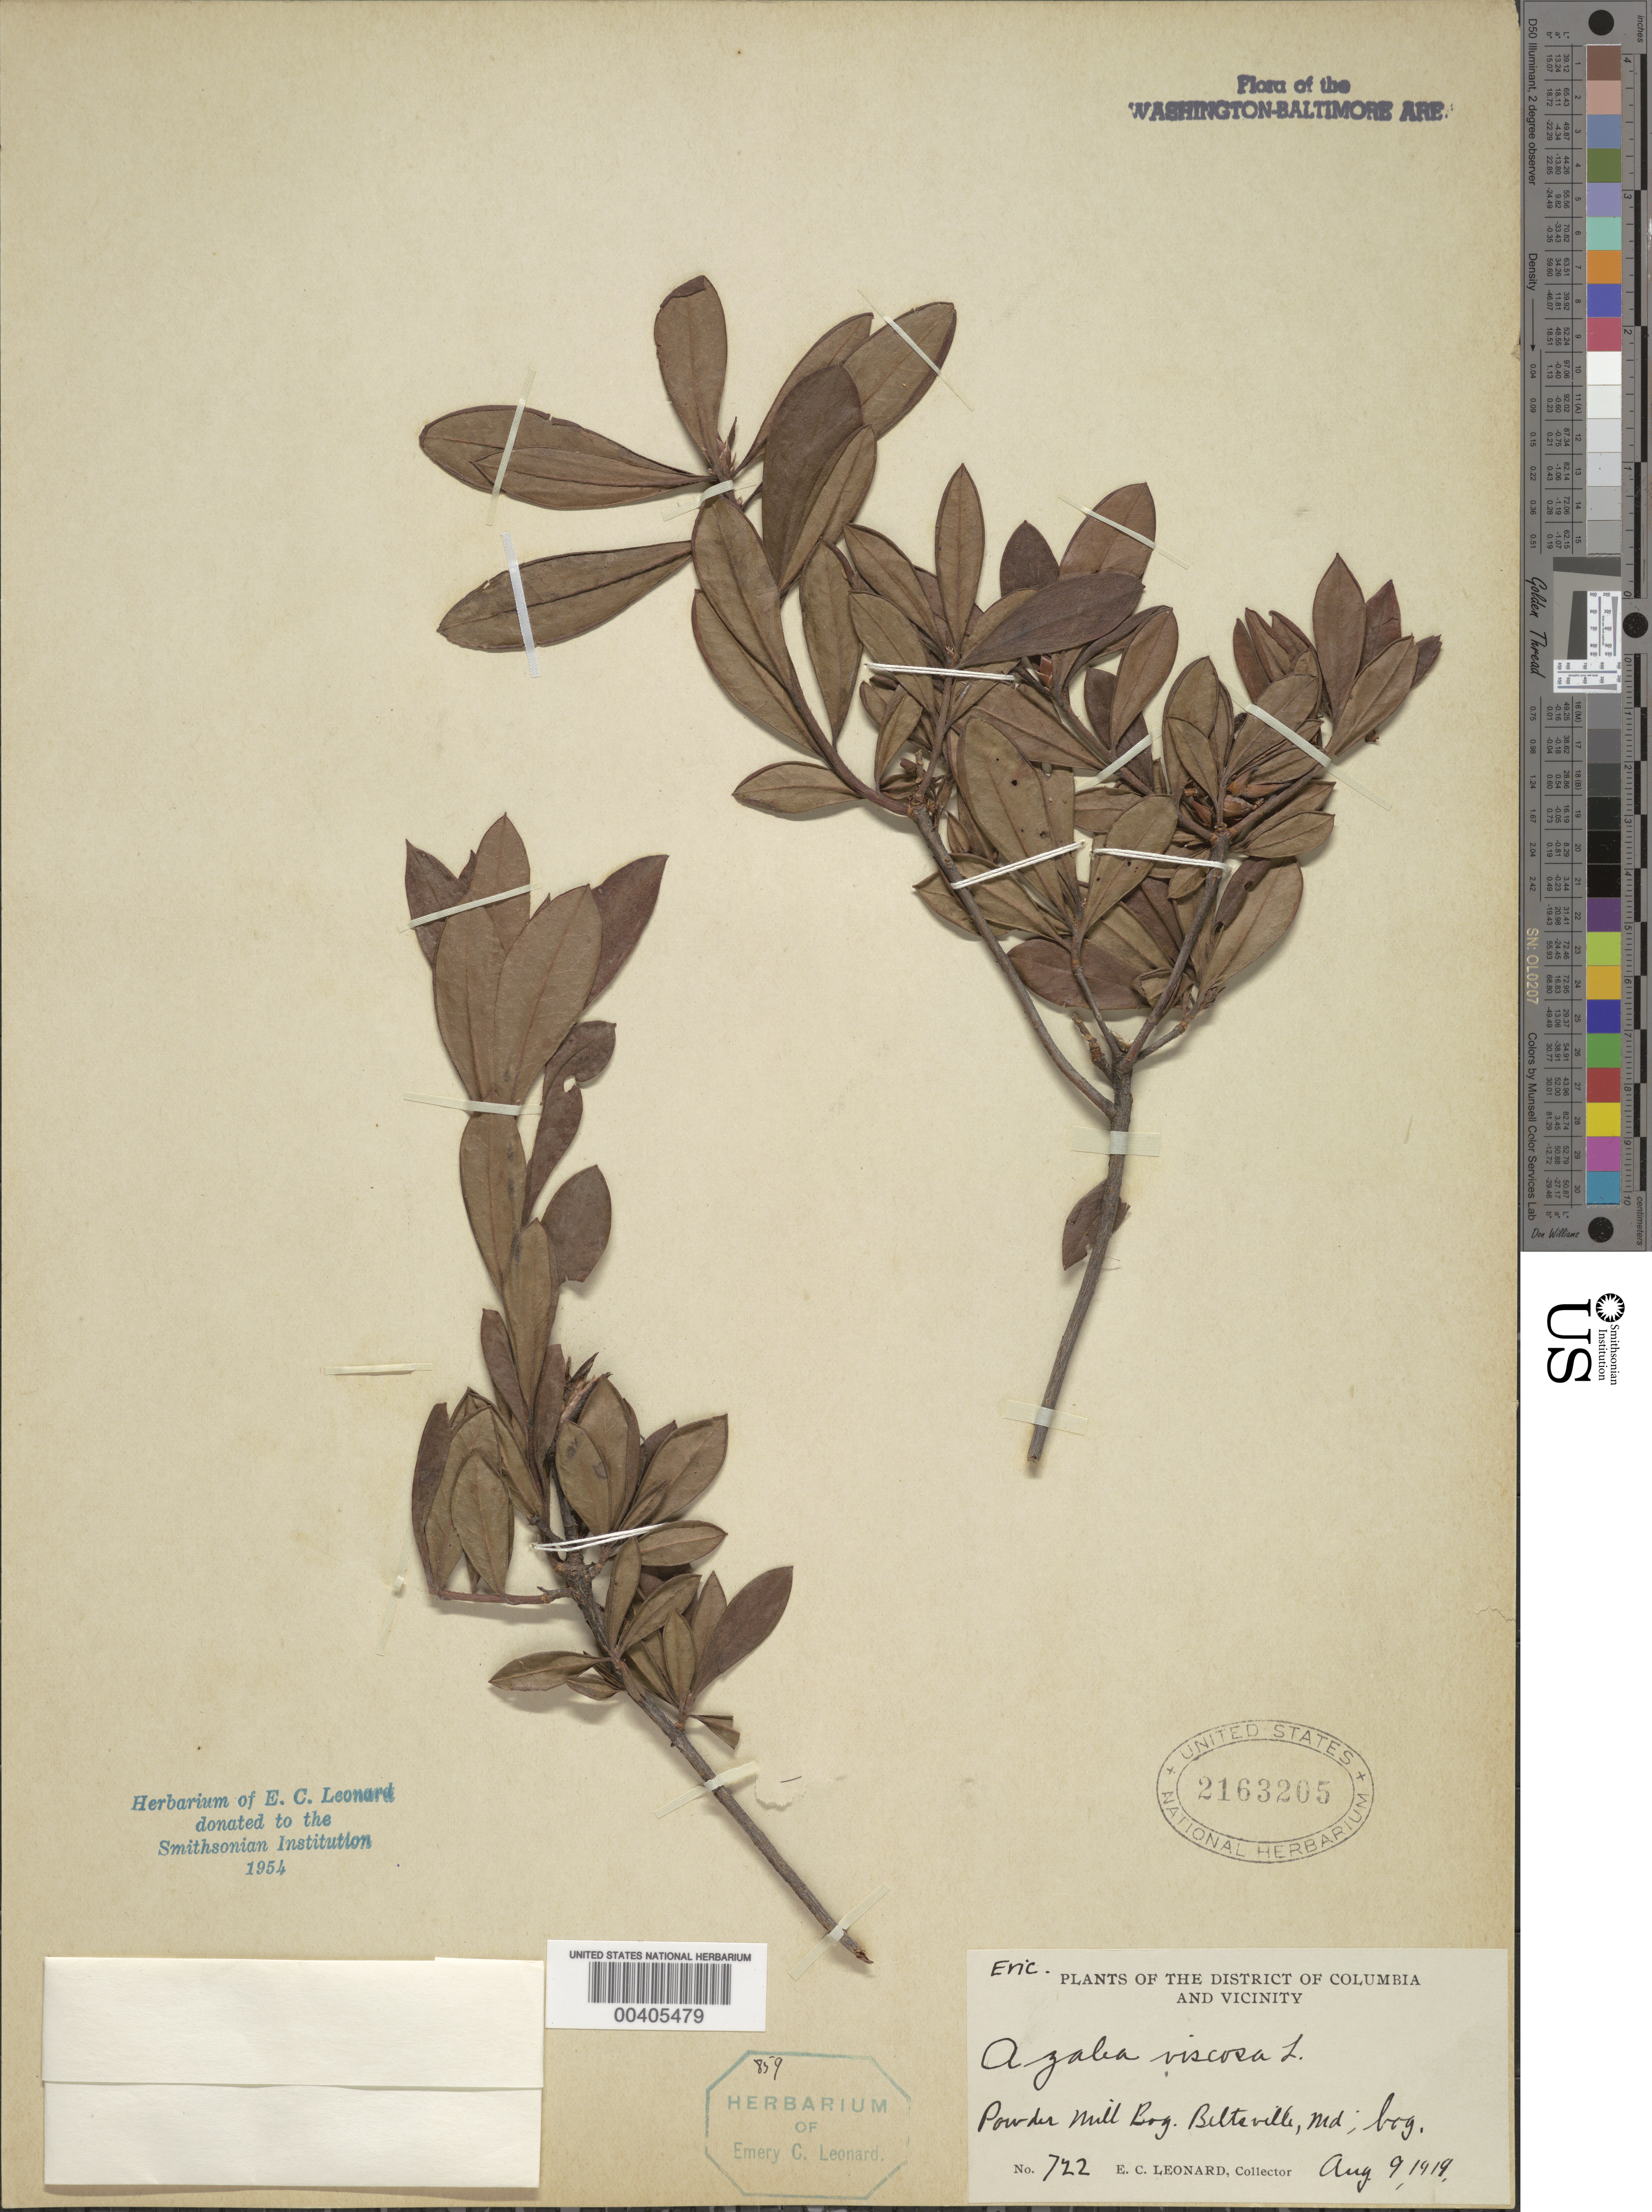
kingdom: Plantae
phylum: Tracheophyta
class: Magnoliopsida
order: Ericales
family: Ericaceae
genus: Rhododendron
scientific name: Rhododendron viscosum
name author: (L.) Torr.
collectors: E. C. Leonard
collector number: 722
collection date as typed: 09 Aug 1919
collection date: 1919-08-09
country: United States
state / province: Maryland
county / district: Prince George's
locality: Powdermill Bog, west of Beltsville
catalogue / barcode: US 2163205